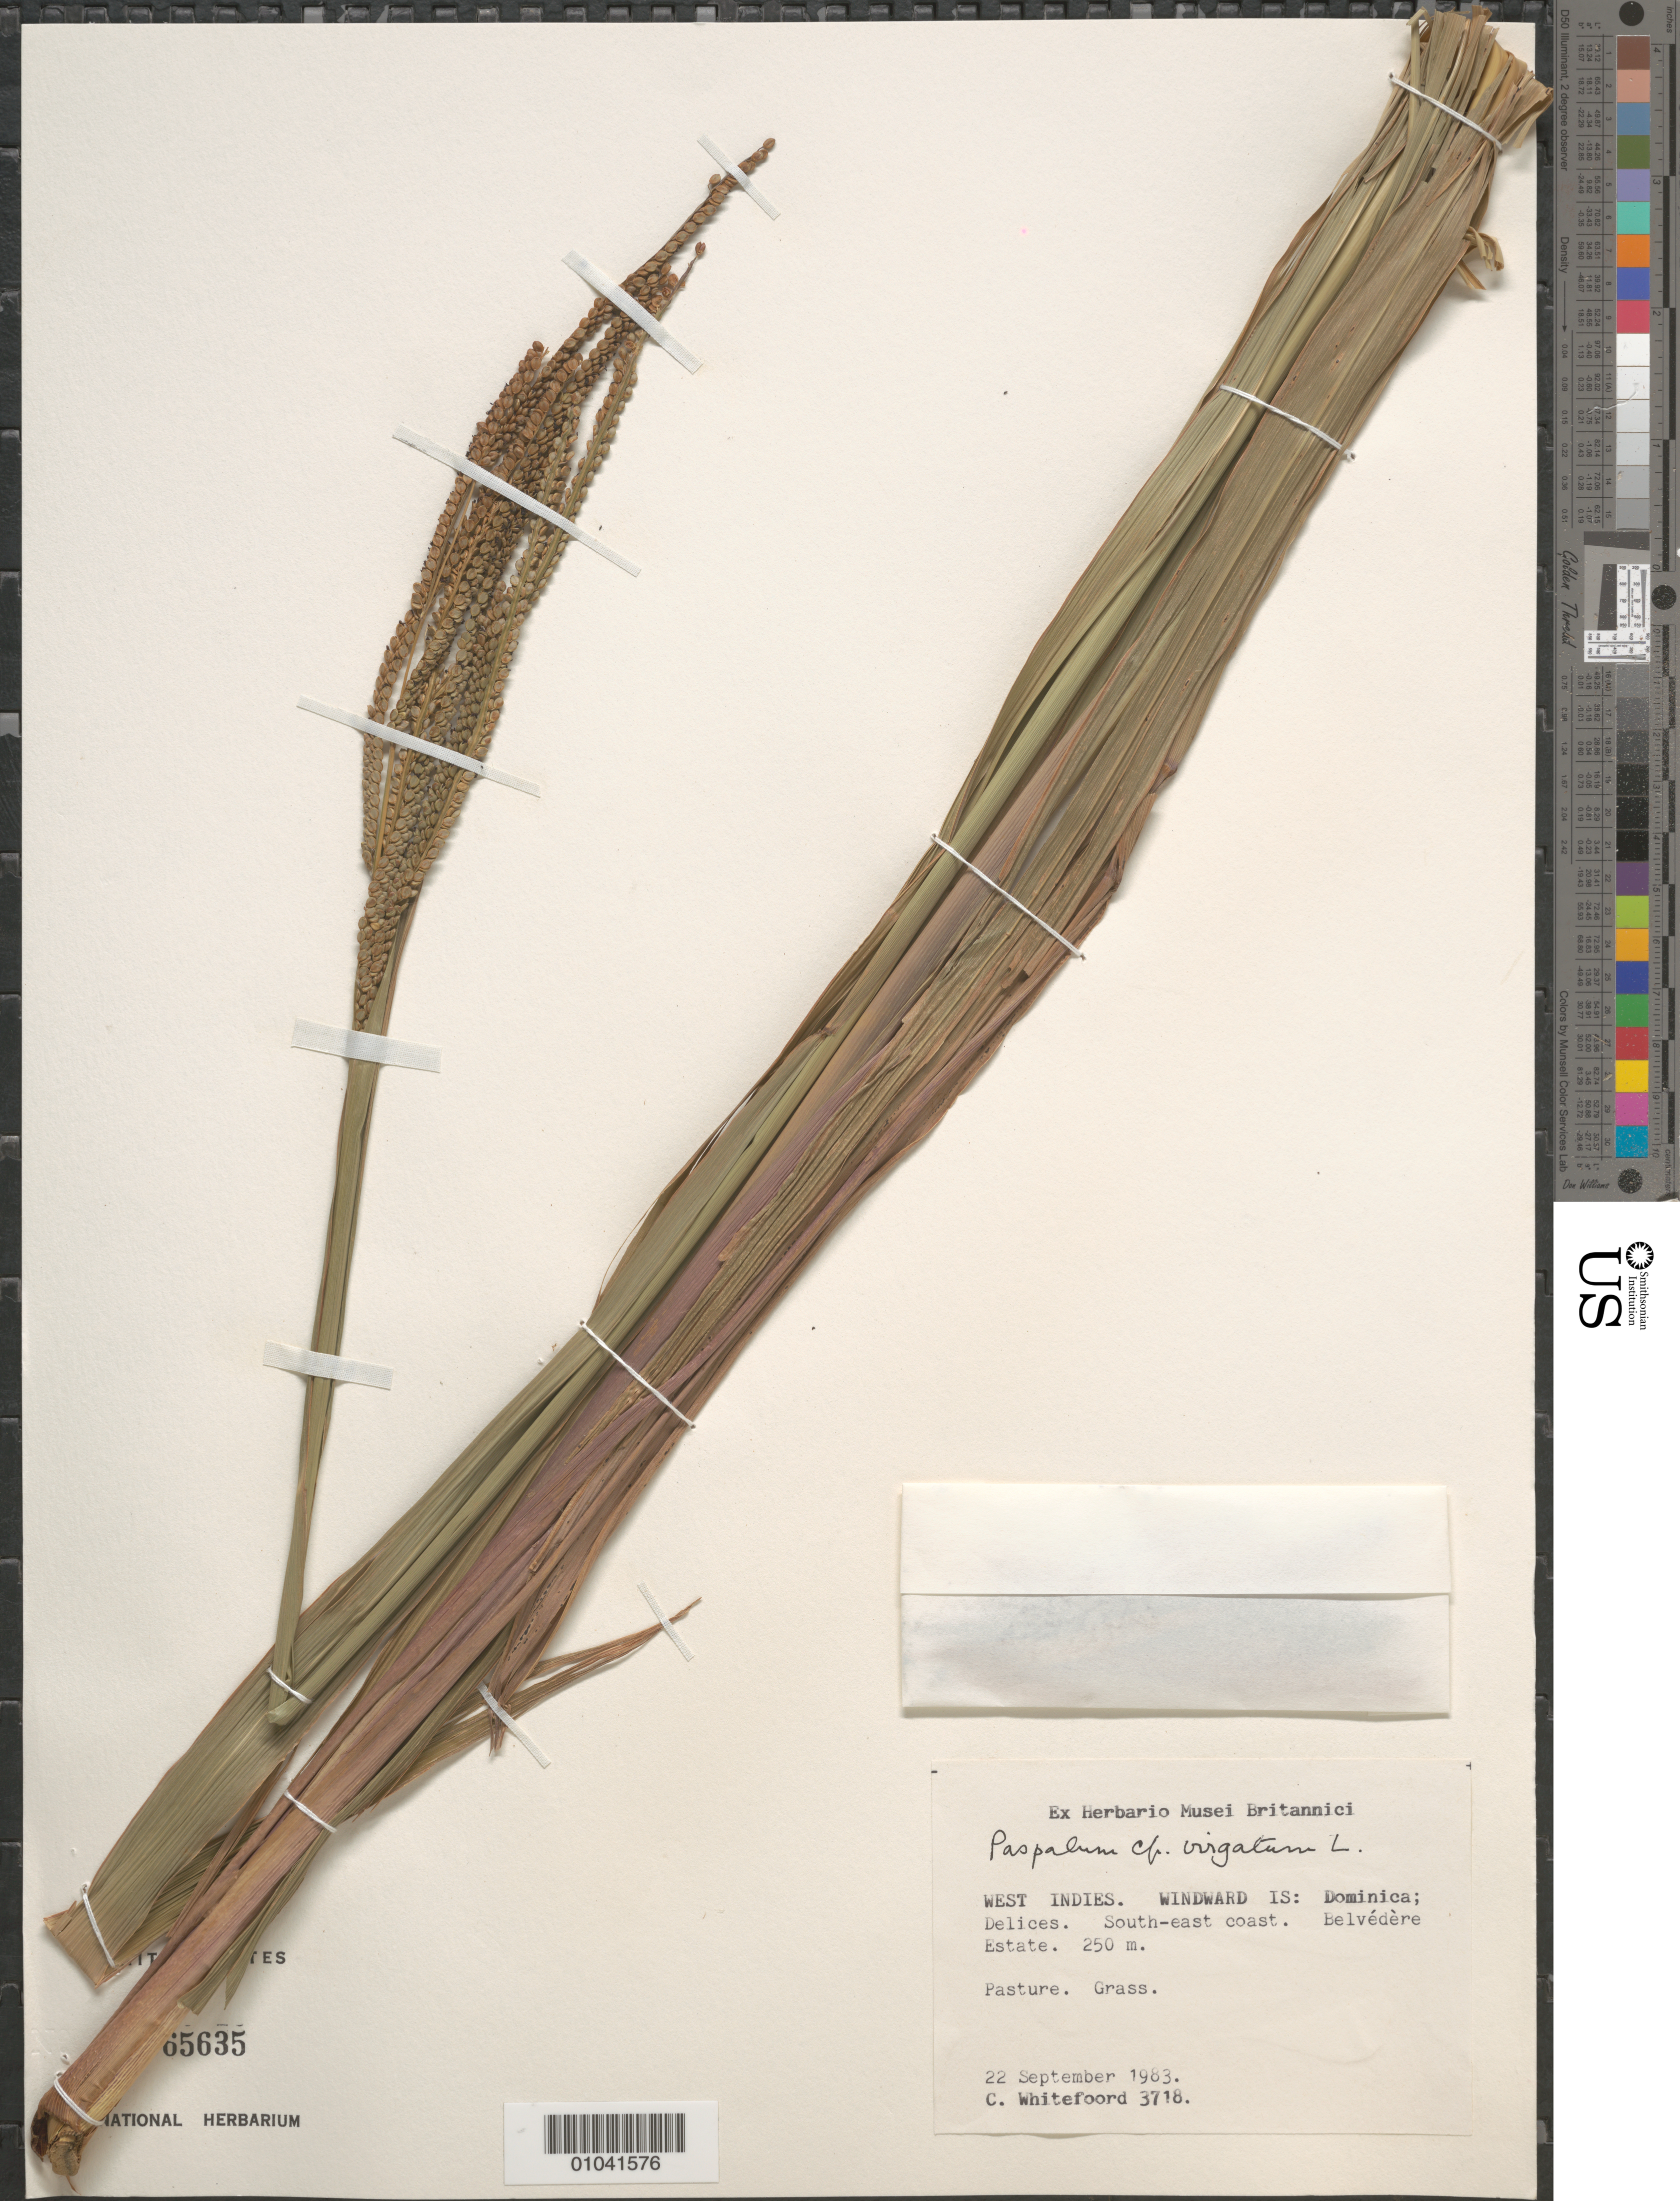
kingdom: Plantae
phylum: Tracheophyta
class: Liliopsida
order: Poales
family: Poaceae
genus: Paspalum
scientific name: Paspalum virgatum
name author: L.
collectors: C. Whitefoord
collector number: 3718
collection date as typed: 22 Sep 1983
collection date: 1983-09-22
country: Dominica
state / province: St. Patrick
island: Dominica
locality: Delices, SE coast, Belvedere Estate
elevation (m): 250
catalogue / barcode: US 3065635